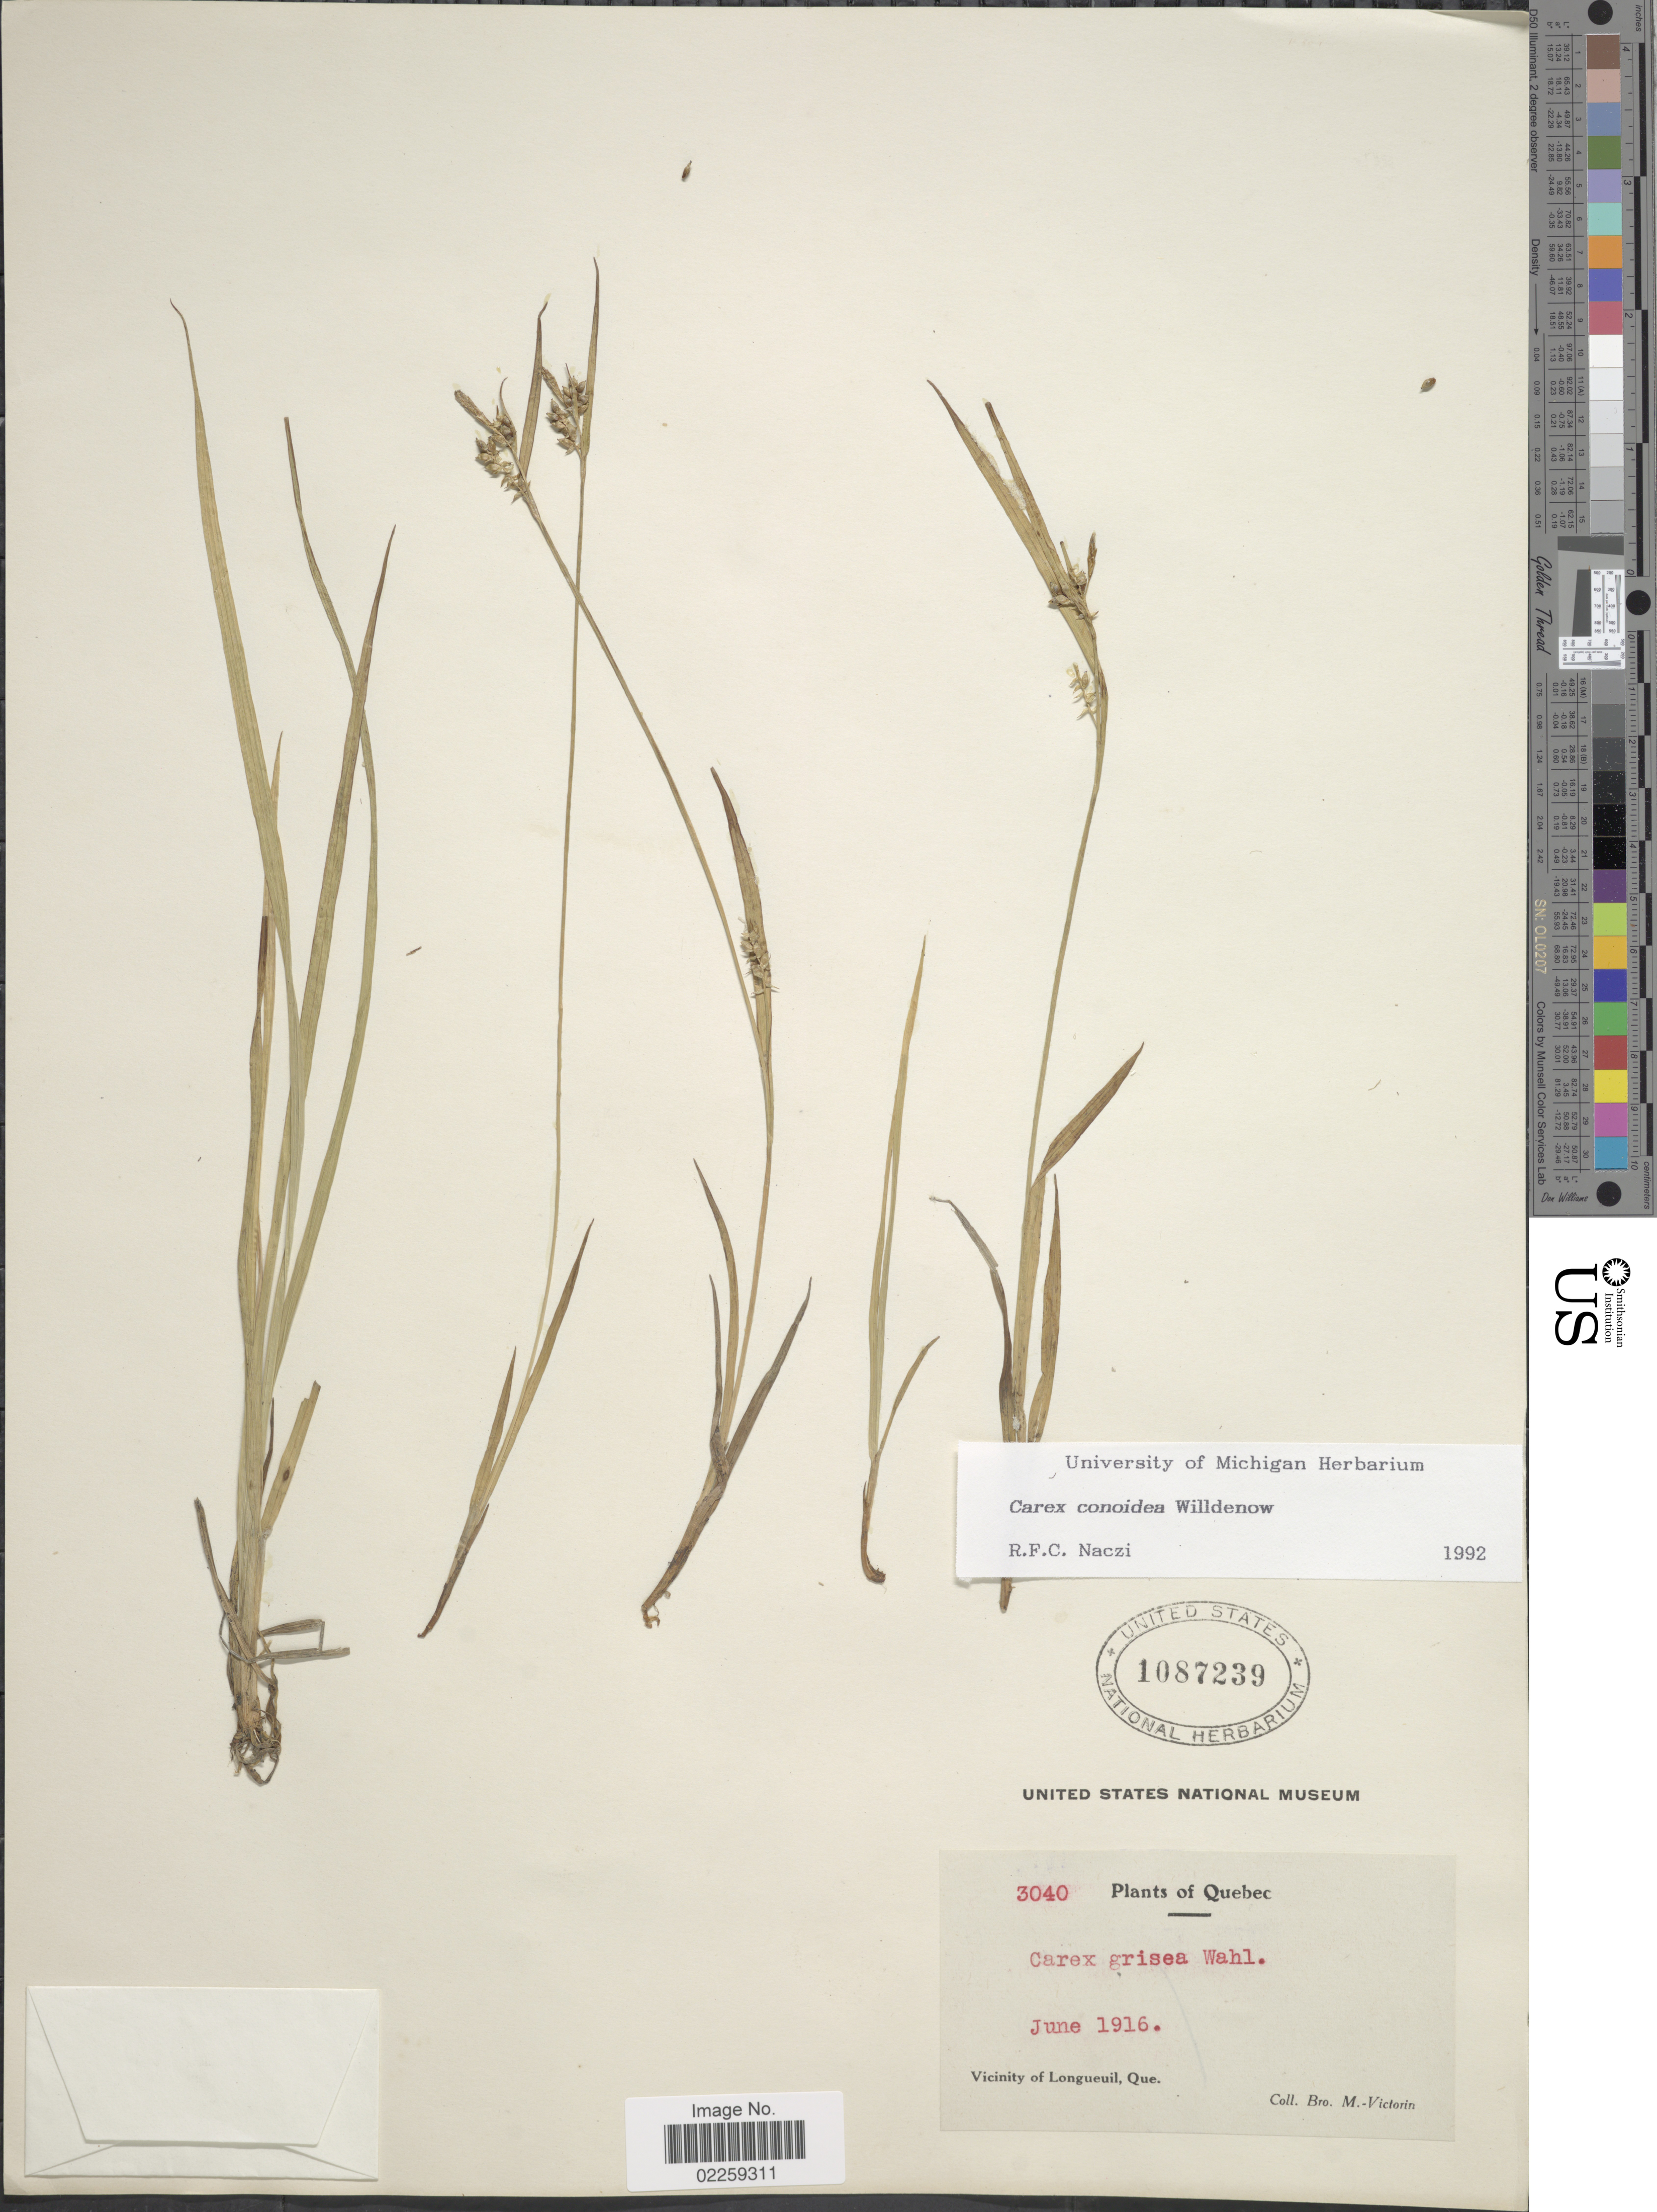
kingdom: Plantae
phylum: Tracheophyta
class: Liliopsida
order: Poales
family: Cyperaceae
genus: Carex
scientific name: Carex conoidea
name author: Willd.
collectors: Fr. Marie-Victorin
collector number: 3040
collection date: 1916-06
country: Canada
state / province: Quebec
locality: Vicinity of Longueuil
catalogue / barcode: US 1087239